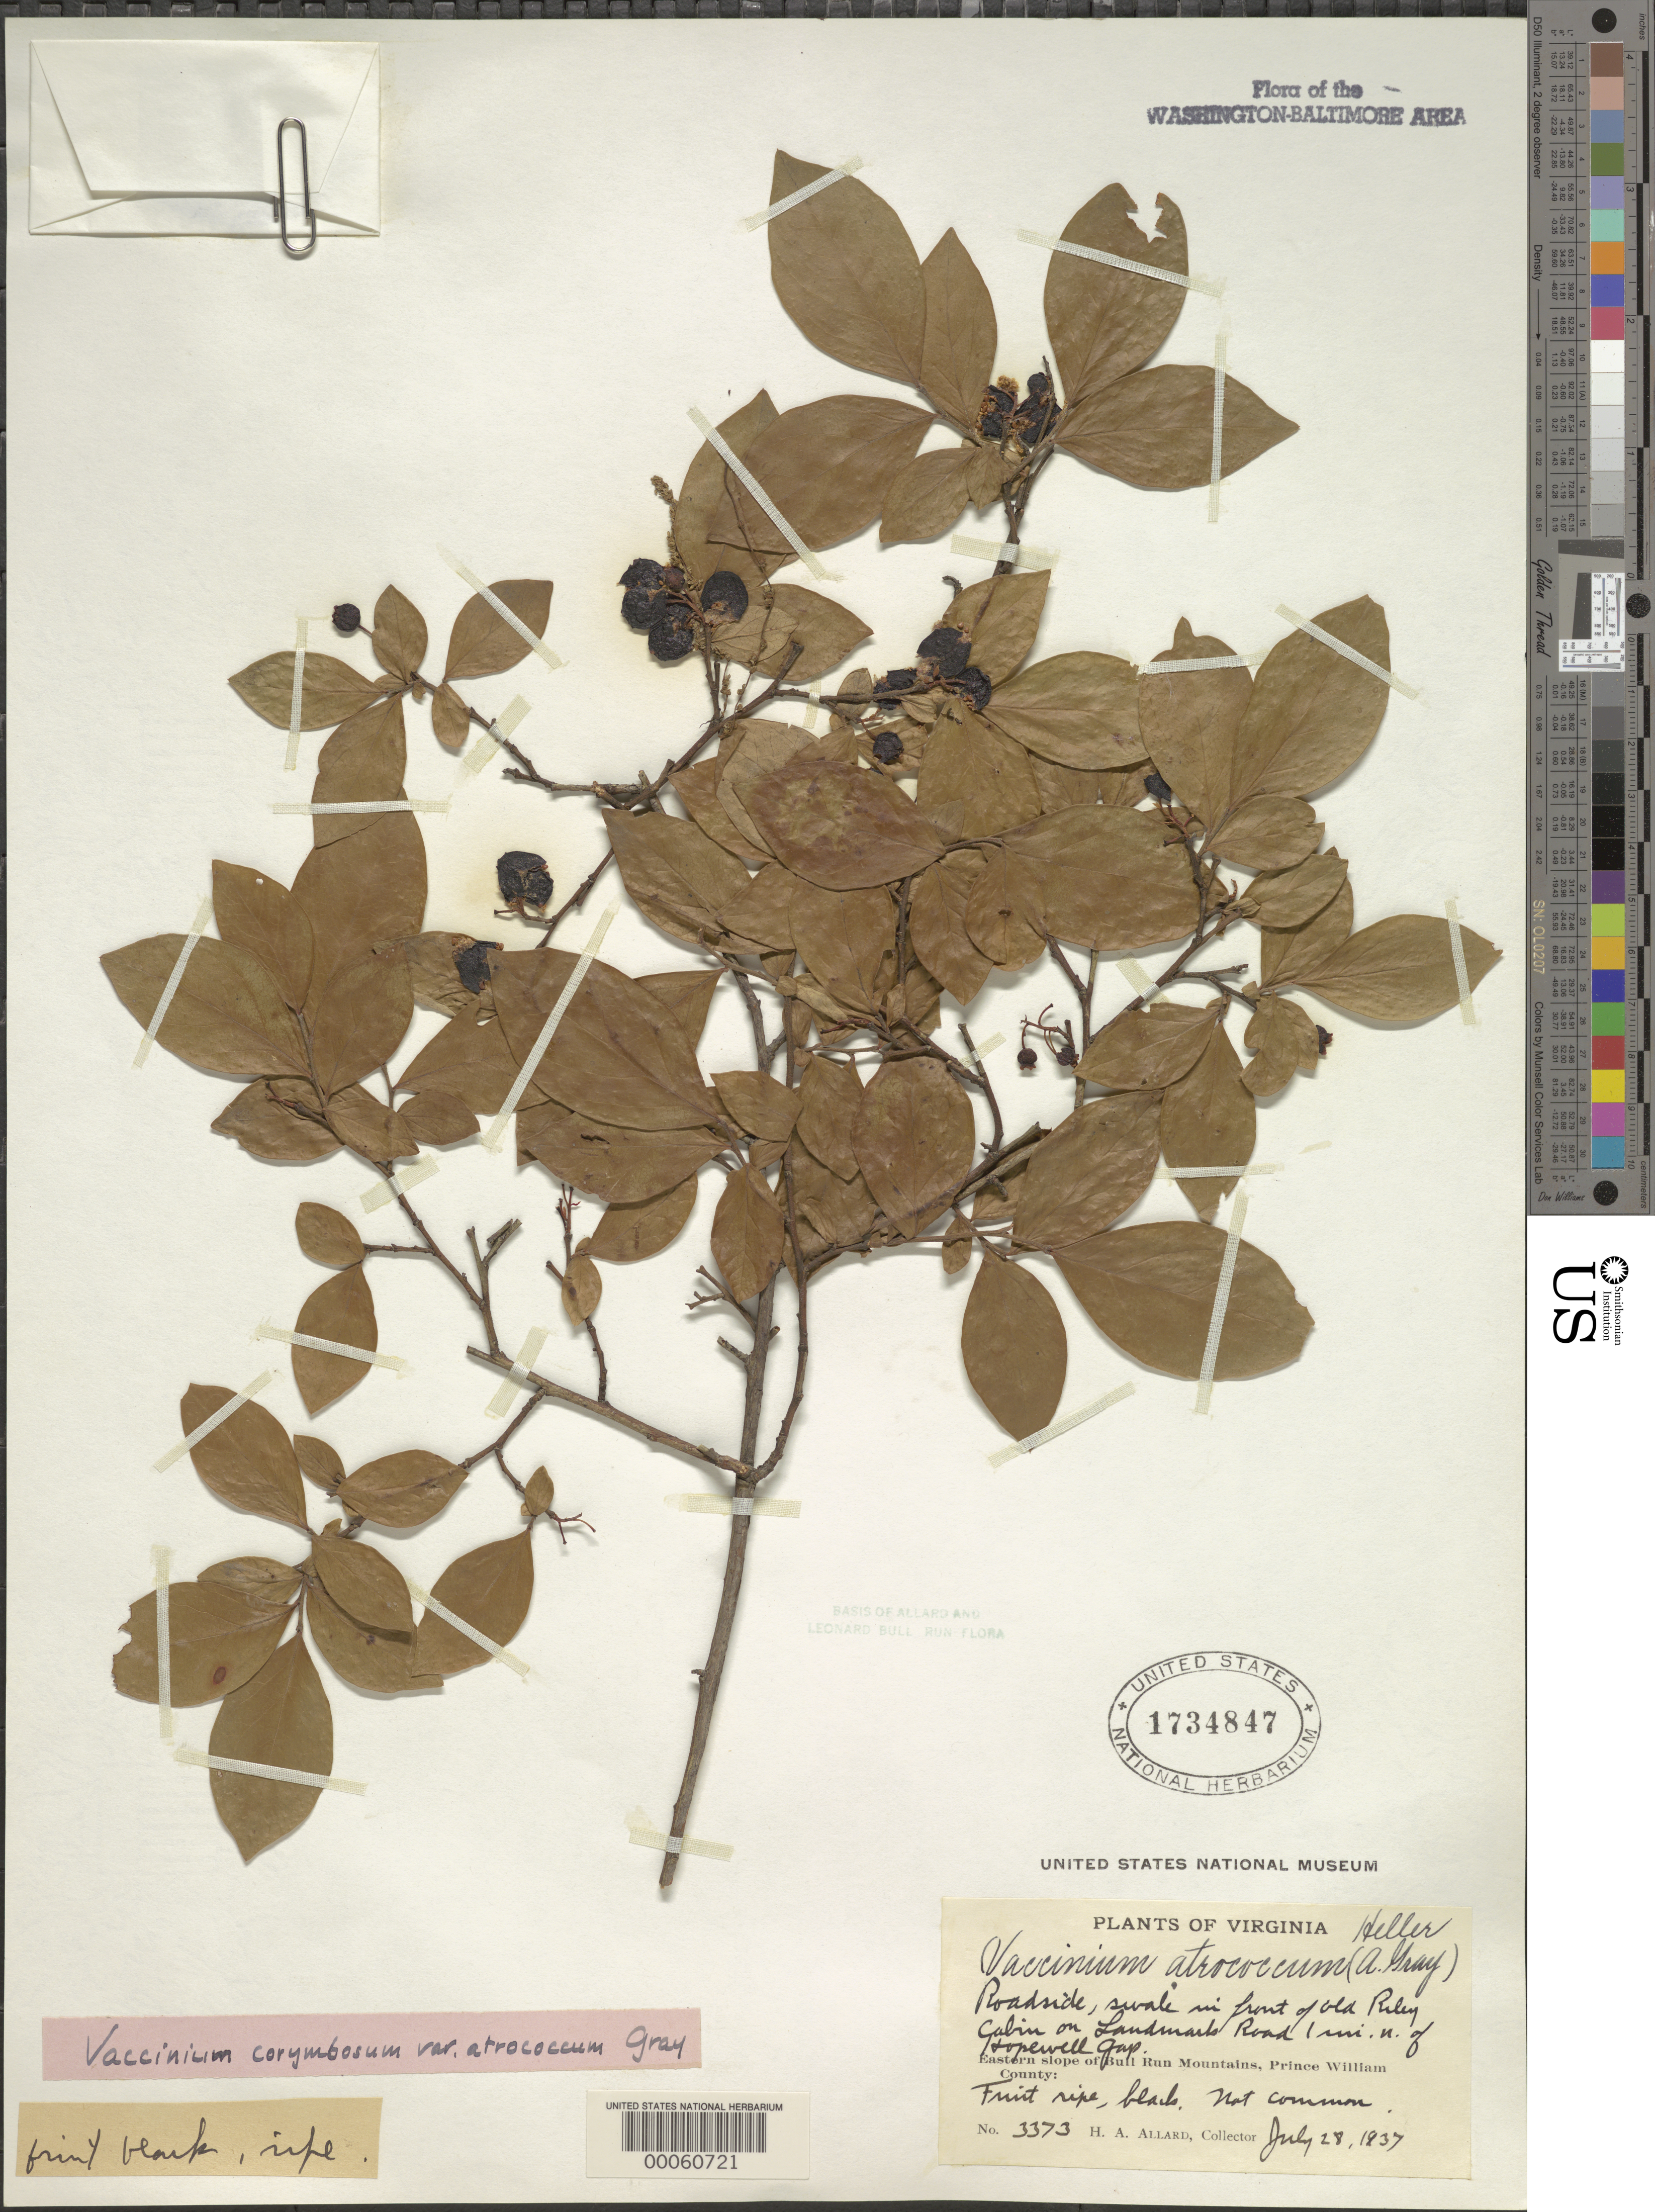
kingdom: Plantae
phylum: Tracheophyta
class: Magnoliopsida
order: Ericales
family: Ericaceae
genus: Vaccinium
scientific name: Vaccinium corymbosum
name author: L.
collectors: H. A. Allard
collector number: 3373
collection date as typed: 28 Jul 1837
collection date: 1837-07-28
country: United States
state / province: Virginia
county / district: Fairfax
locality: Great Falls Virginia side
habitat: Roadside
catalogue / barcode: US 1734847